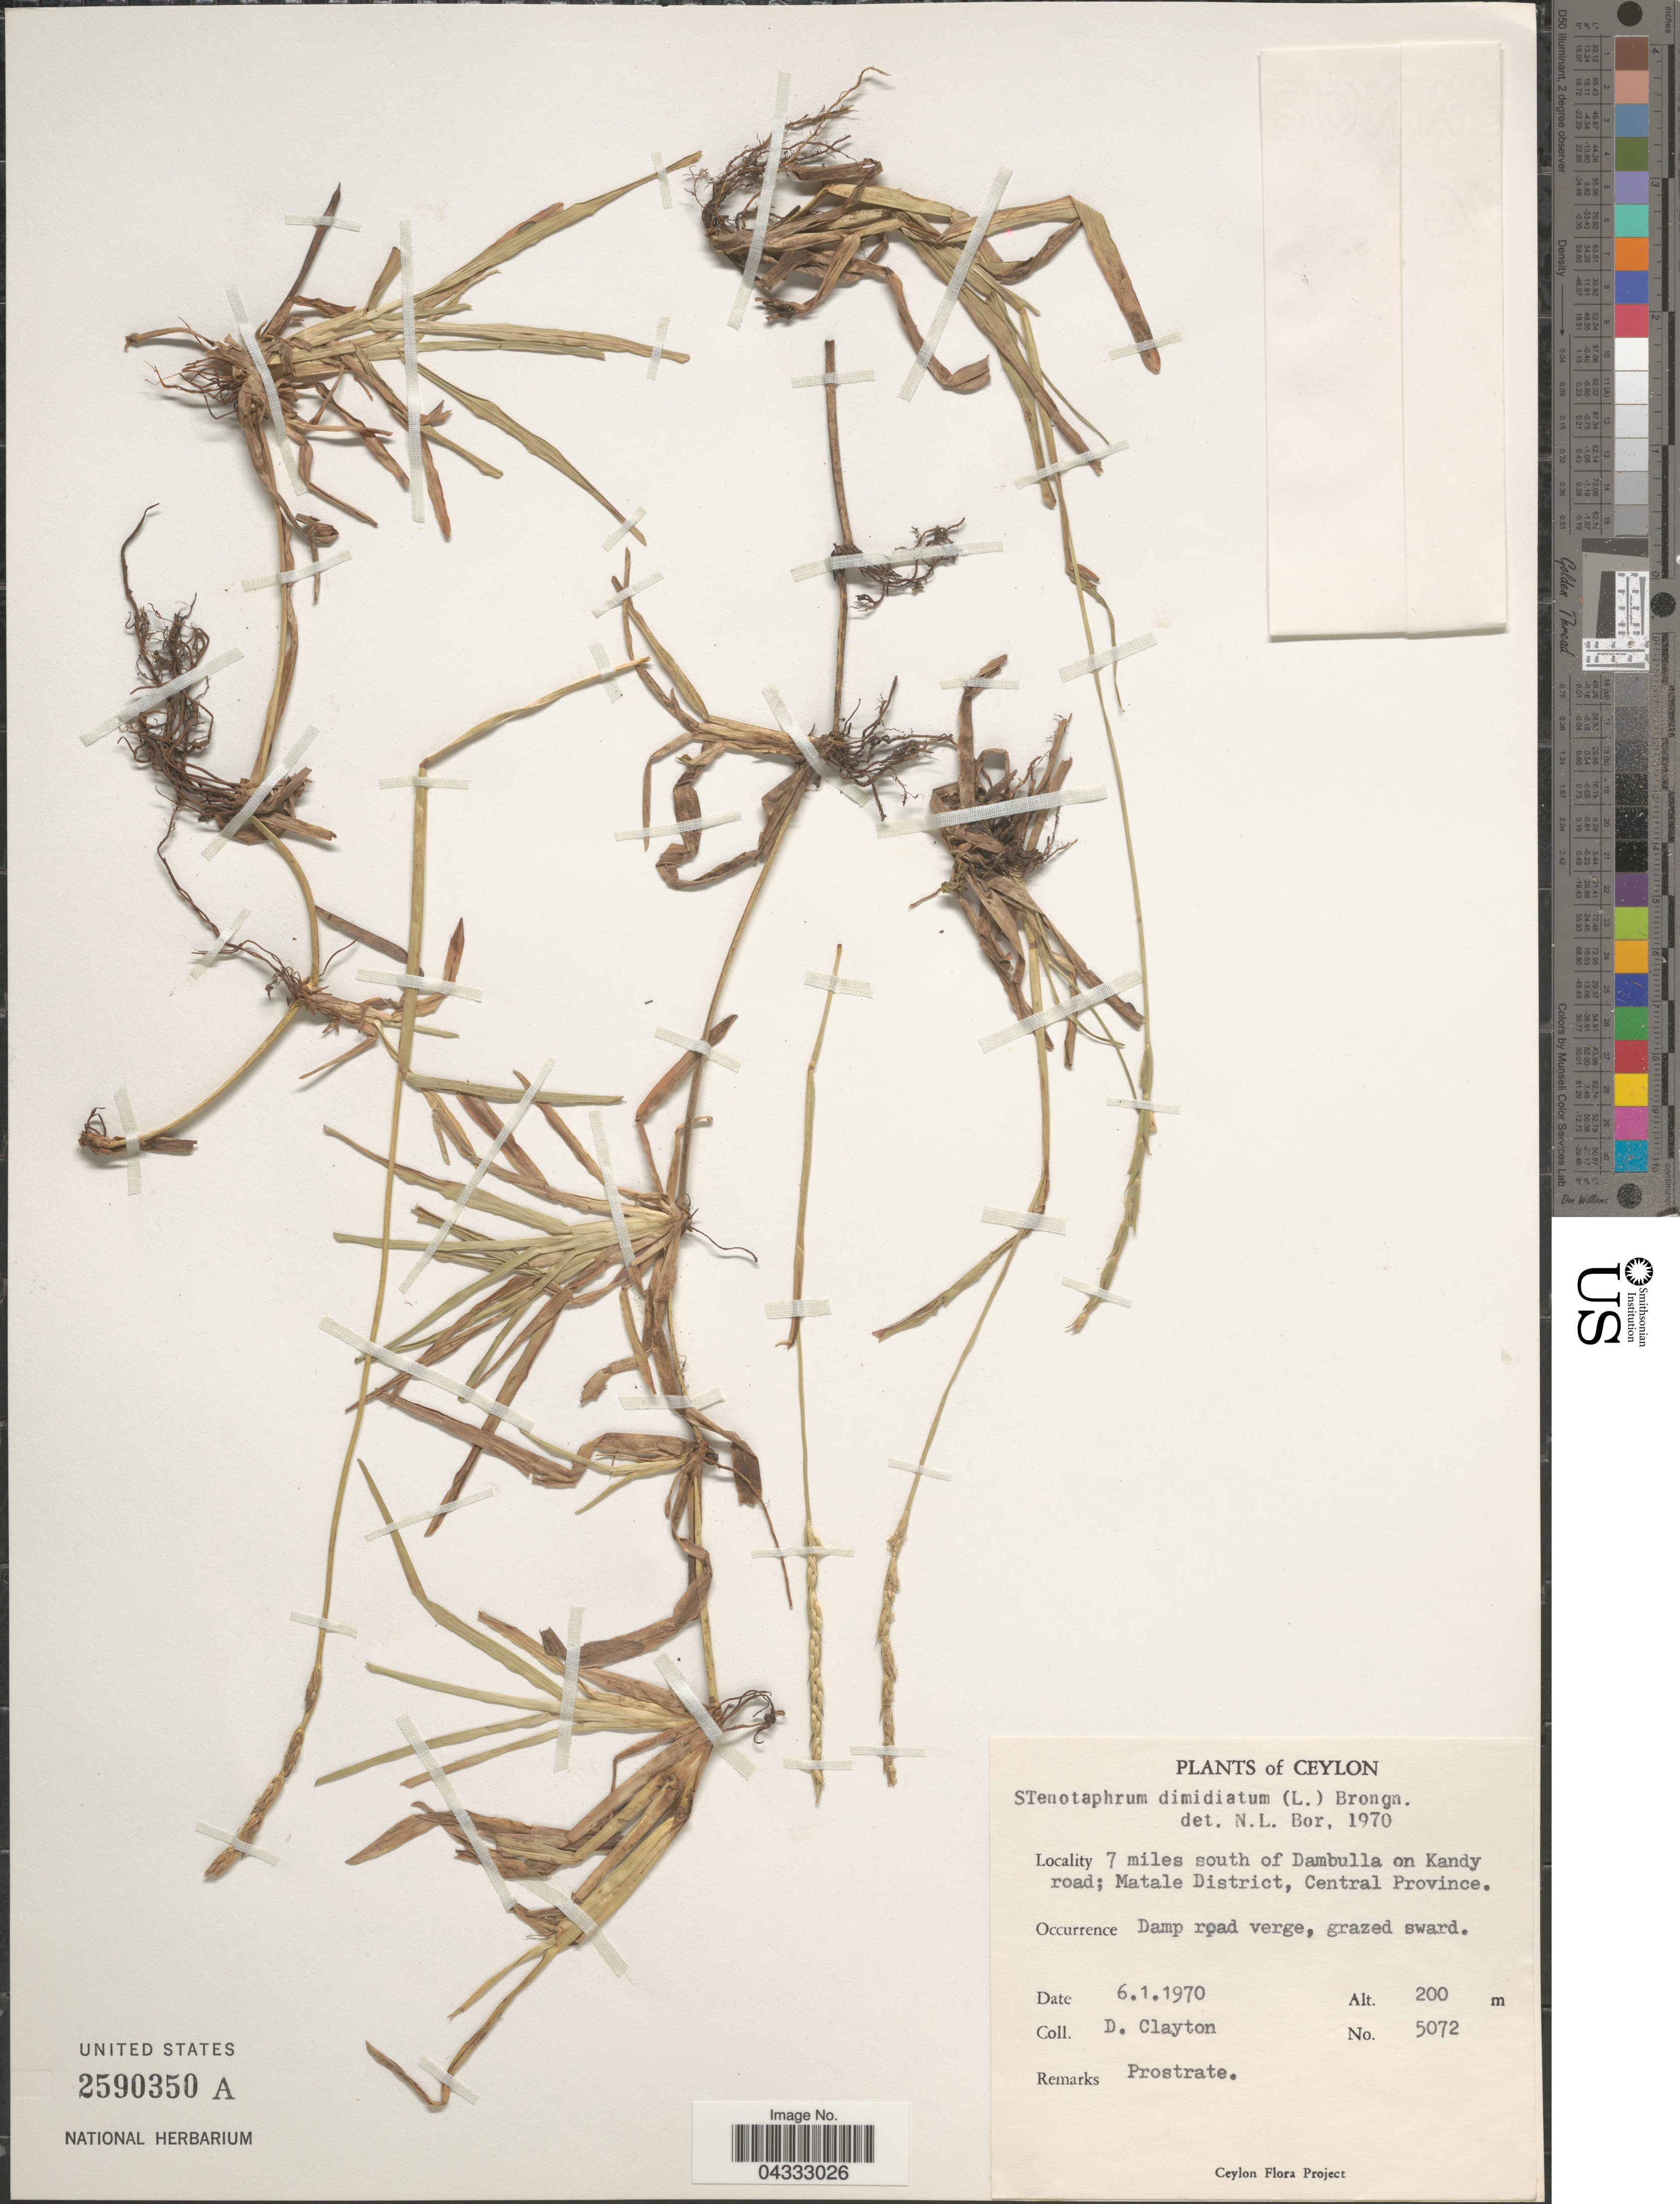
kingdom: Plantae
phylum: Tracheophyta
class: Liliopsida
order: Poales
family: Poaceae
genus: Stenotaphrum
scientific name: Stenotaphrum dimidiatum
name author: (L.) Brongn.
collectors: D. Clayton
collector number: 5072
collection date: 1970-01-06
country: Sri Lanka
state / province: Central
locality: Ceylon. 7 miles south of Dambulla on Kandy road; Matale District.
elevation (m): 200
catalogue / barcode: US 2590350A